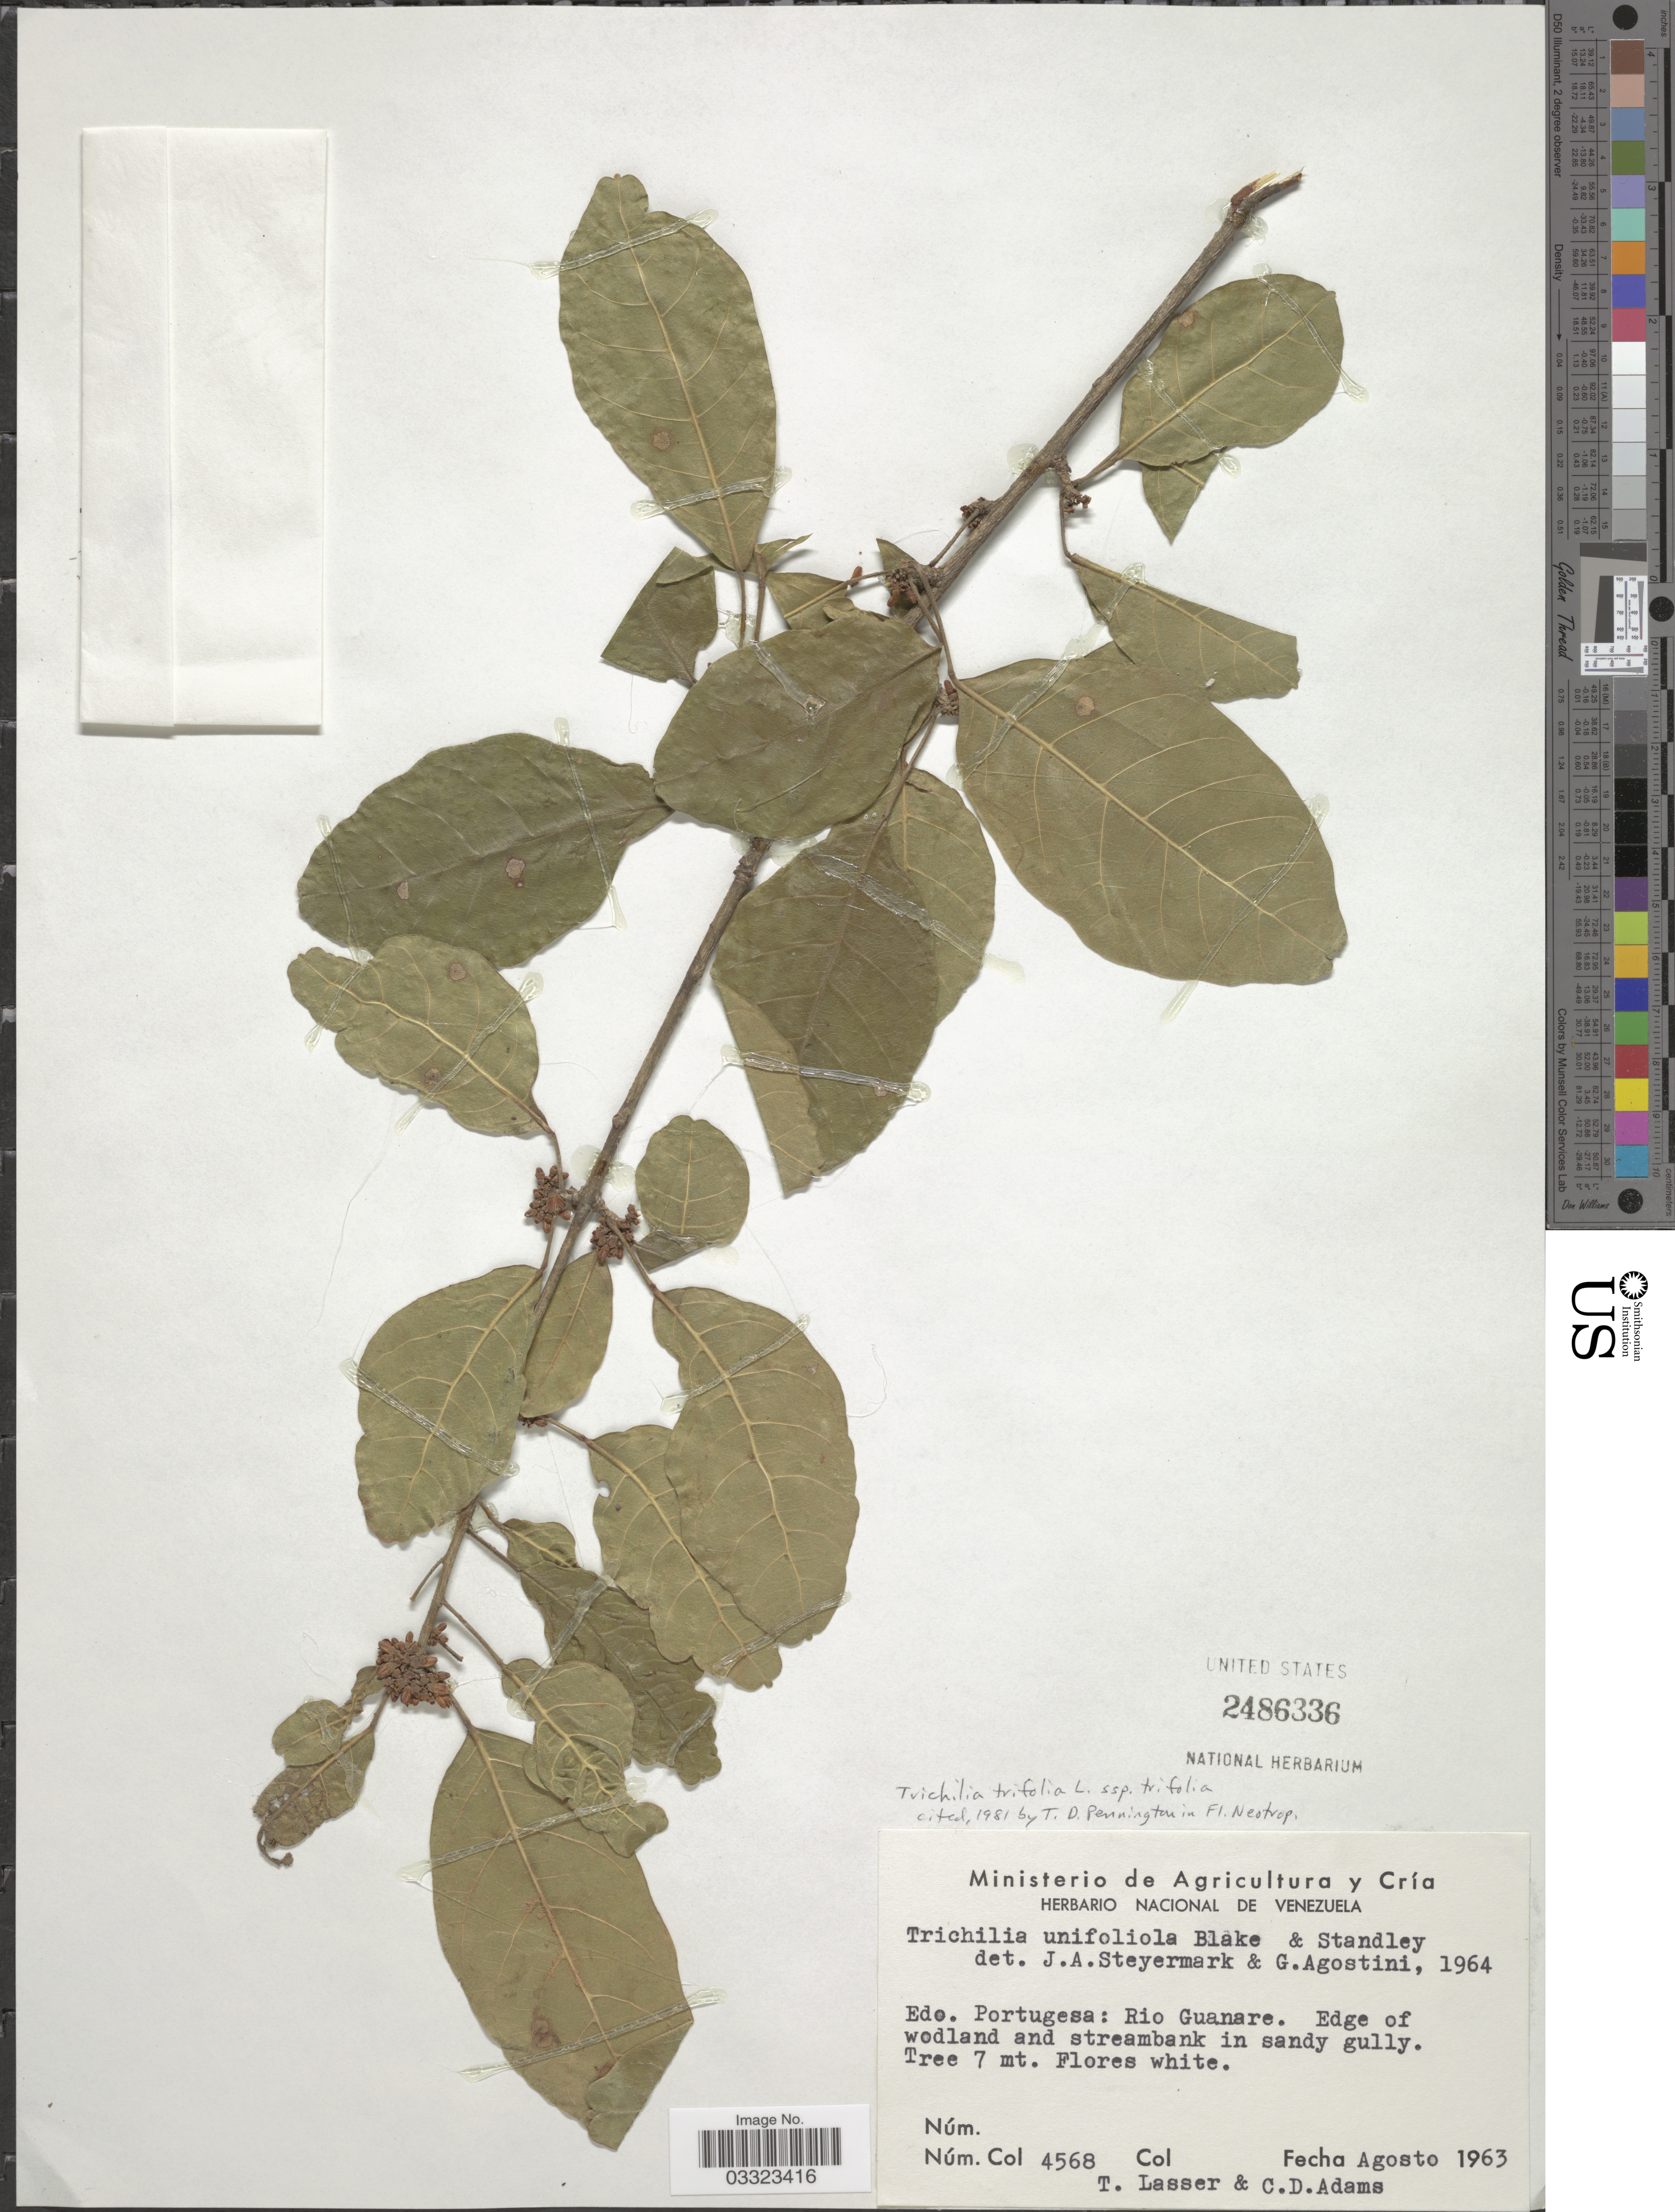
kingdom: Plantae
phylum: Tracheophyta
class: Magnoliopsida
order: Sapindales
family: Meliaceae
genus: Trichilia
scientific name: Trichilia trifolia subsp. trifolia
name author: L.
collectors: T. Lasser & C. D. Adams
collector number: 4568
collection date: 1963-08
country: Venezuela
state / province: Portuguesa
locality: Rio Guanare.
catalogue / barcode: US 2486336